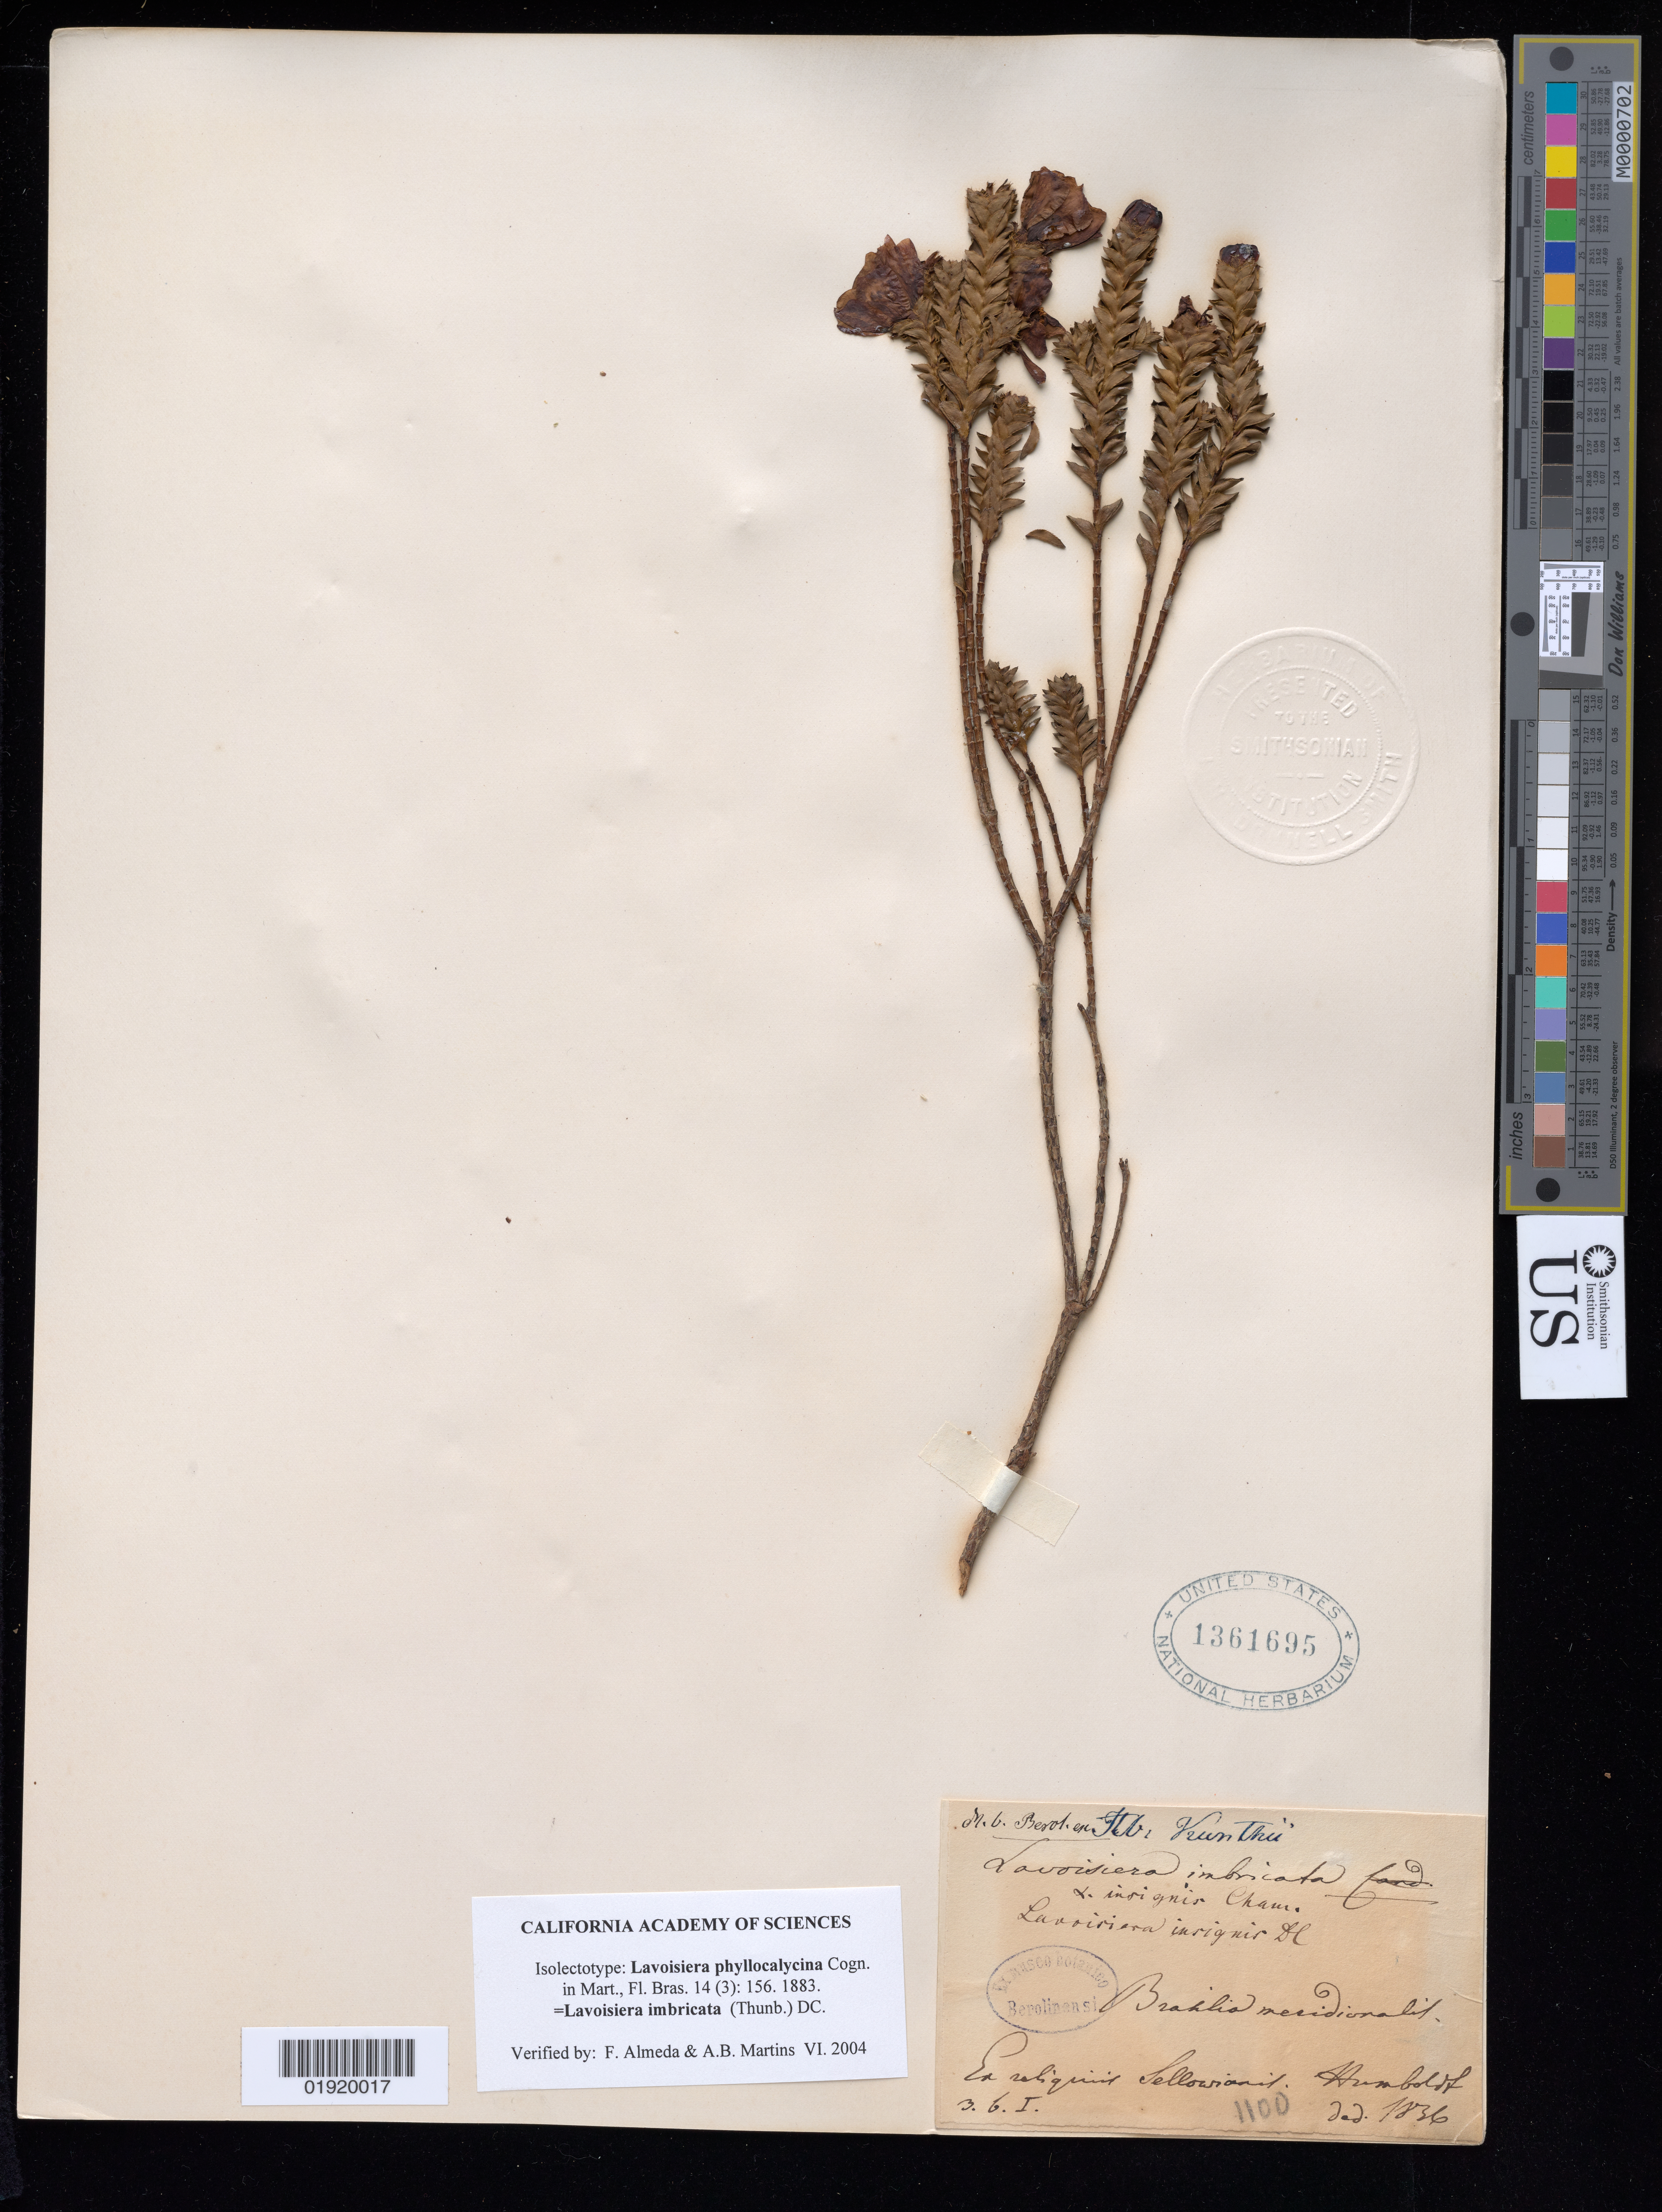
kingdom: Plantae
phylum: Tracheophyta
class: Magnoliopsida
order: Myrtales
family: Melastomataceae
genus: Lavoisiera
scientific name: Lavoisiera phyllocalycina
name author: Cogn.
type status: Isolectotype; Isosyntype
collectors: Sello, --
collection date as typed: ded. 1836 [unclear whether this is a collection date]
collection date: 1836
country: Brazil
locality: Brasilia meridionalis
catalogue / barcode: US 1361695